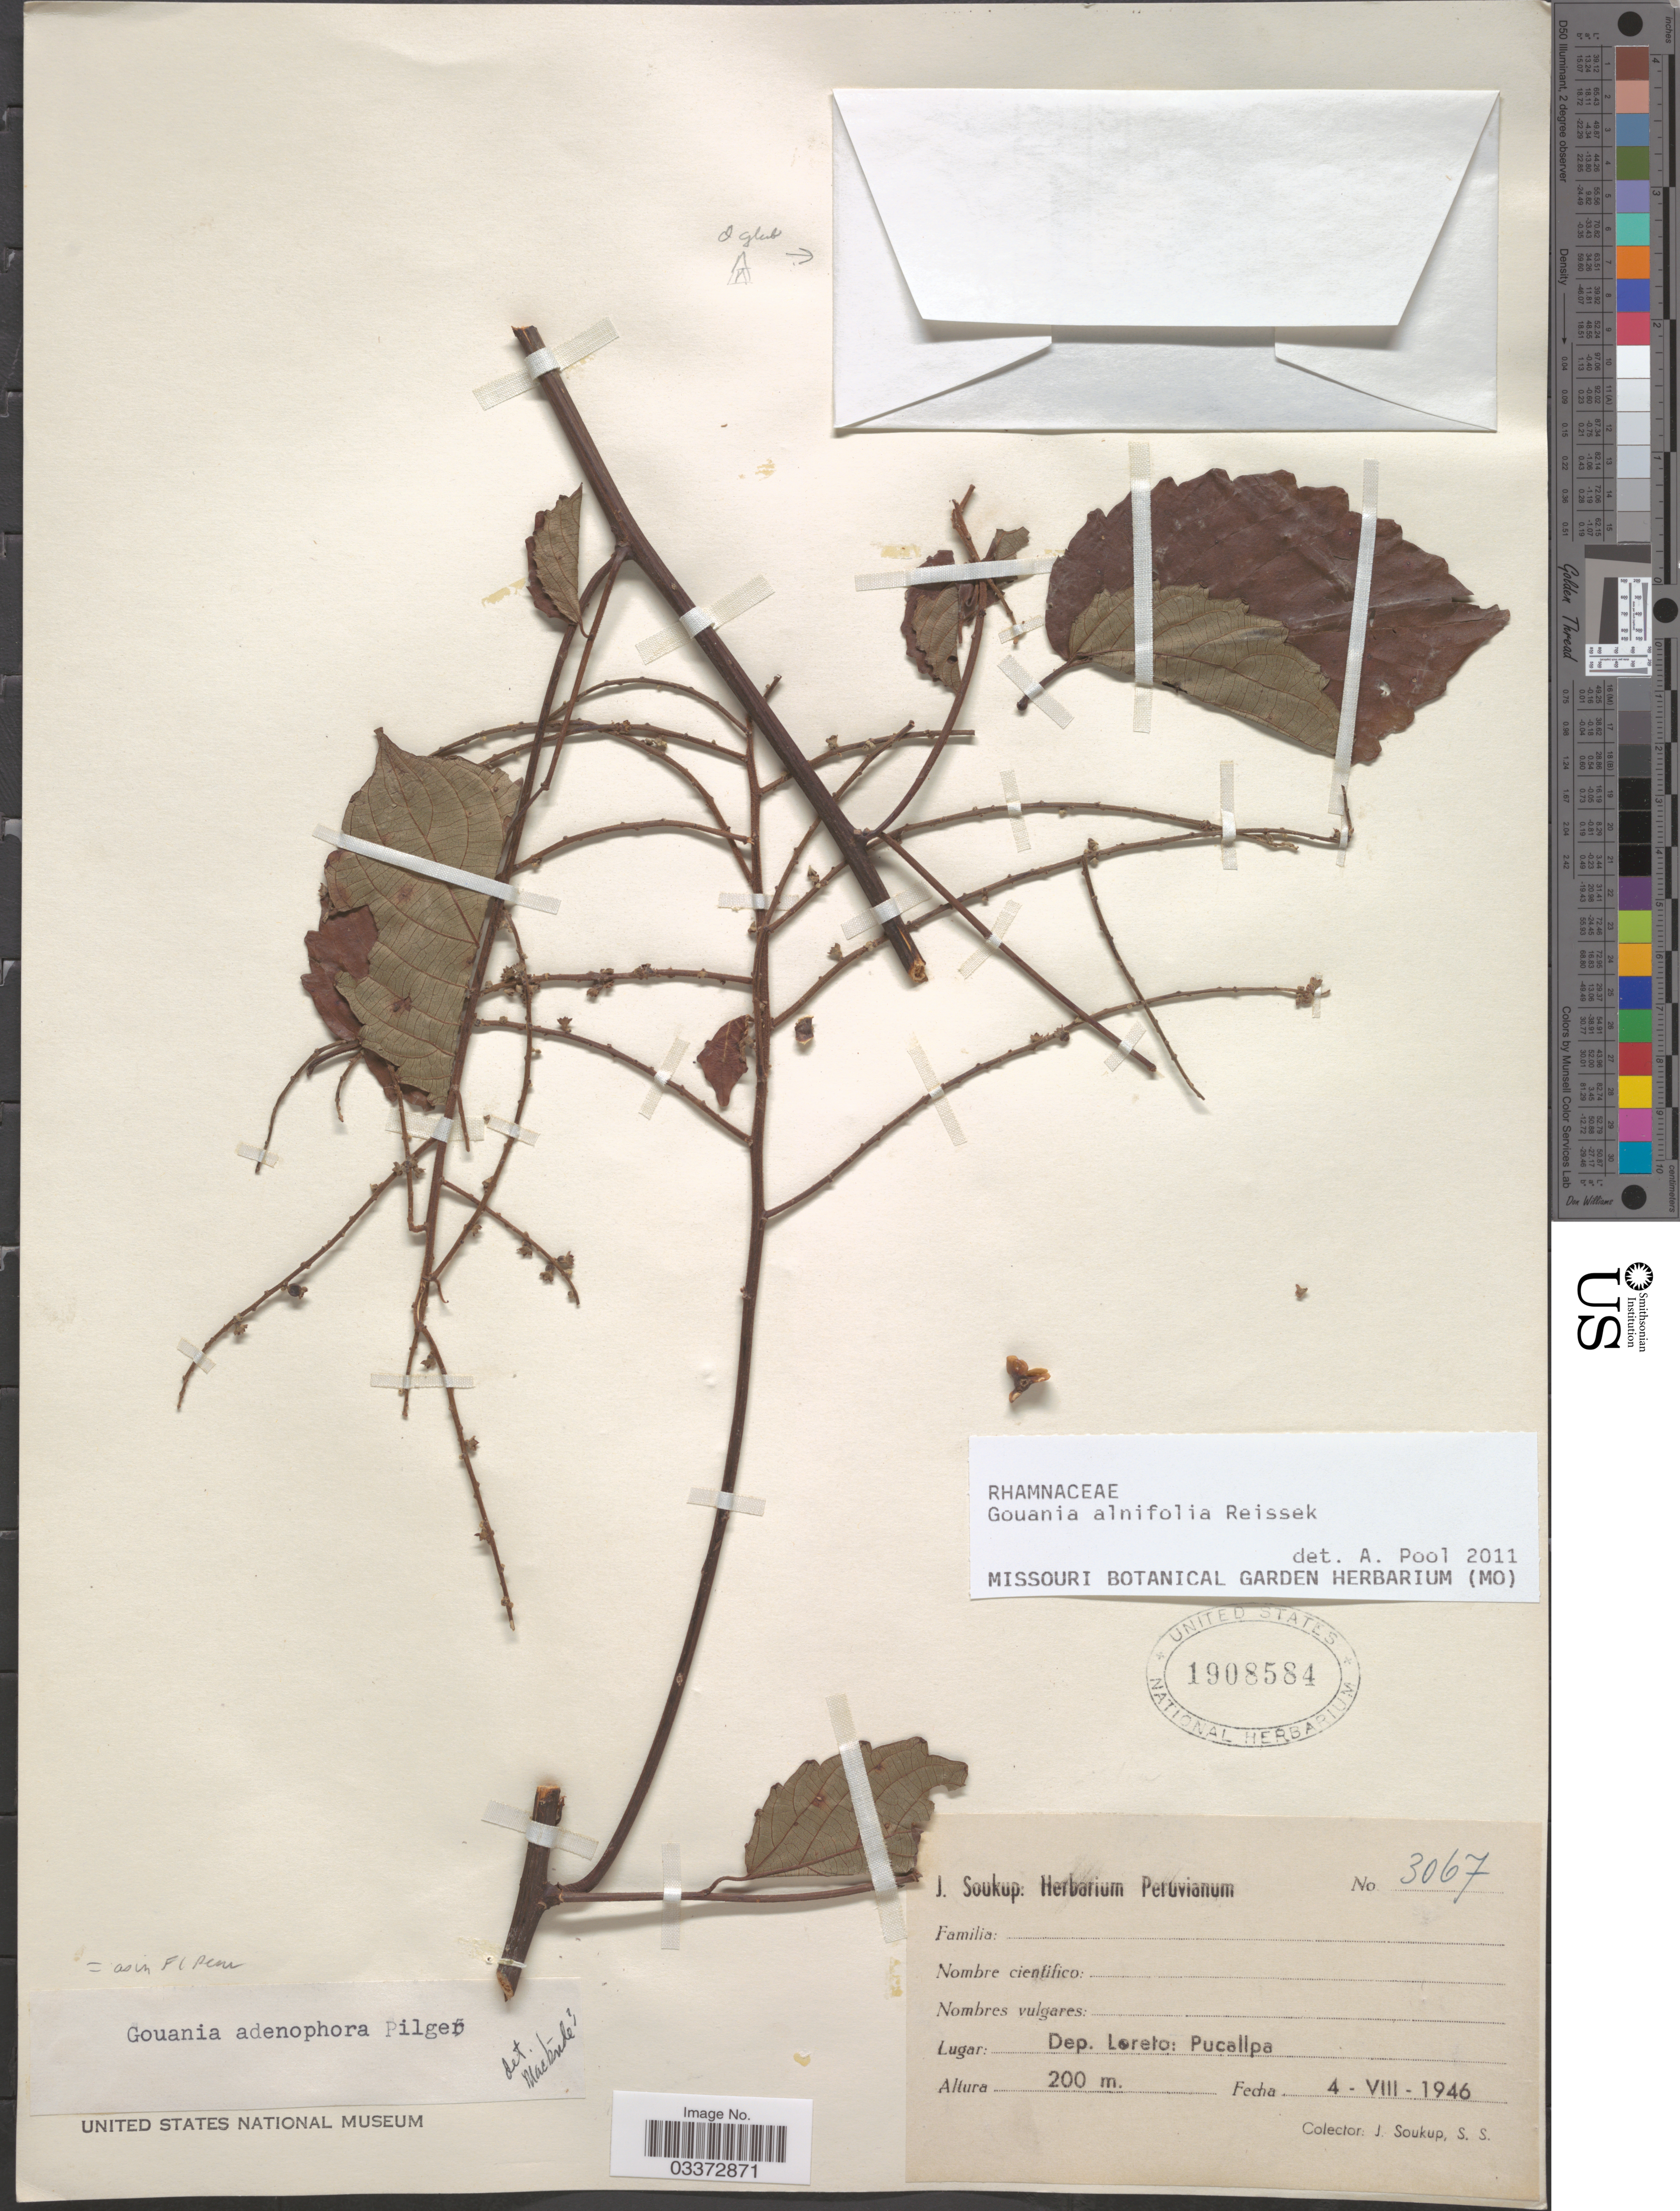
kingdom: Plantae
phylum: Tracheophyta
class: Magnoliopsida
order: Rosales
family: Rhamnaceae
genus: Gouania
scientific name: Gouania alnifolia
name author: Reissek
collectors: J. Soukup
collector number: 3067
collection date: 1946-08-04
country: Peru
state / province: Loreto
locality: Dep. Loreto: Pucallpa.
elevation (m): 200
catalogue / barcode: US 1908584